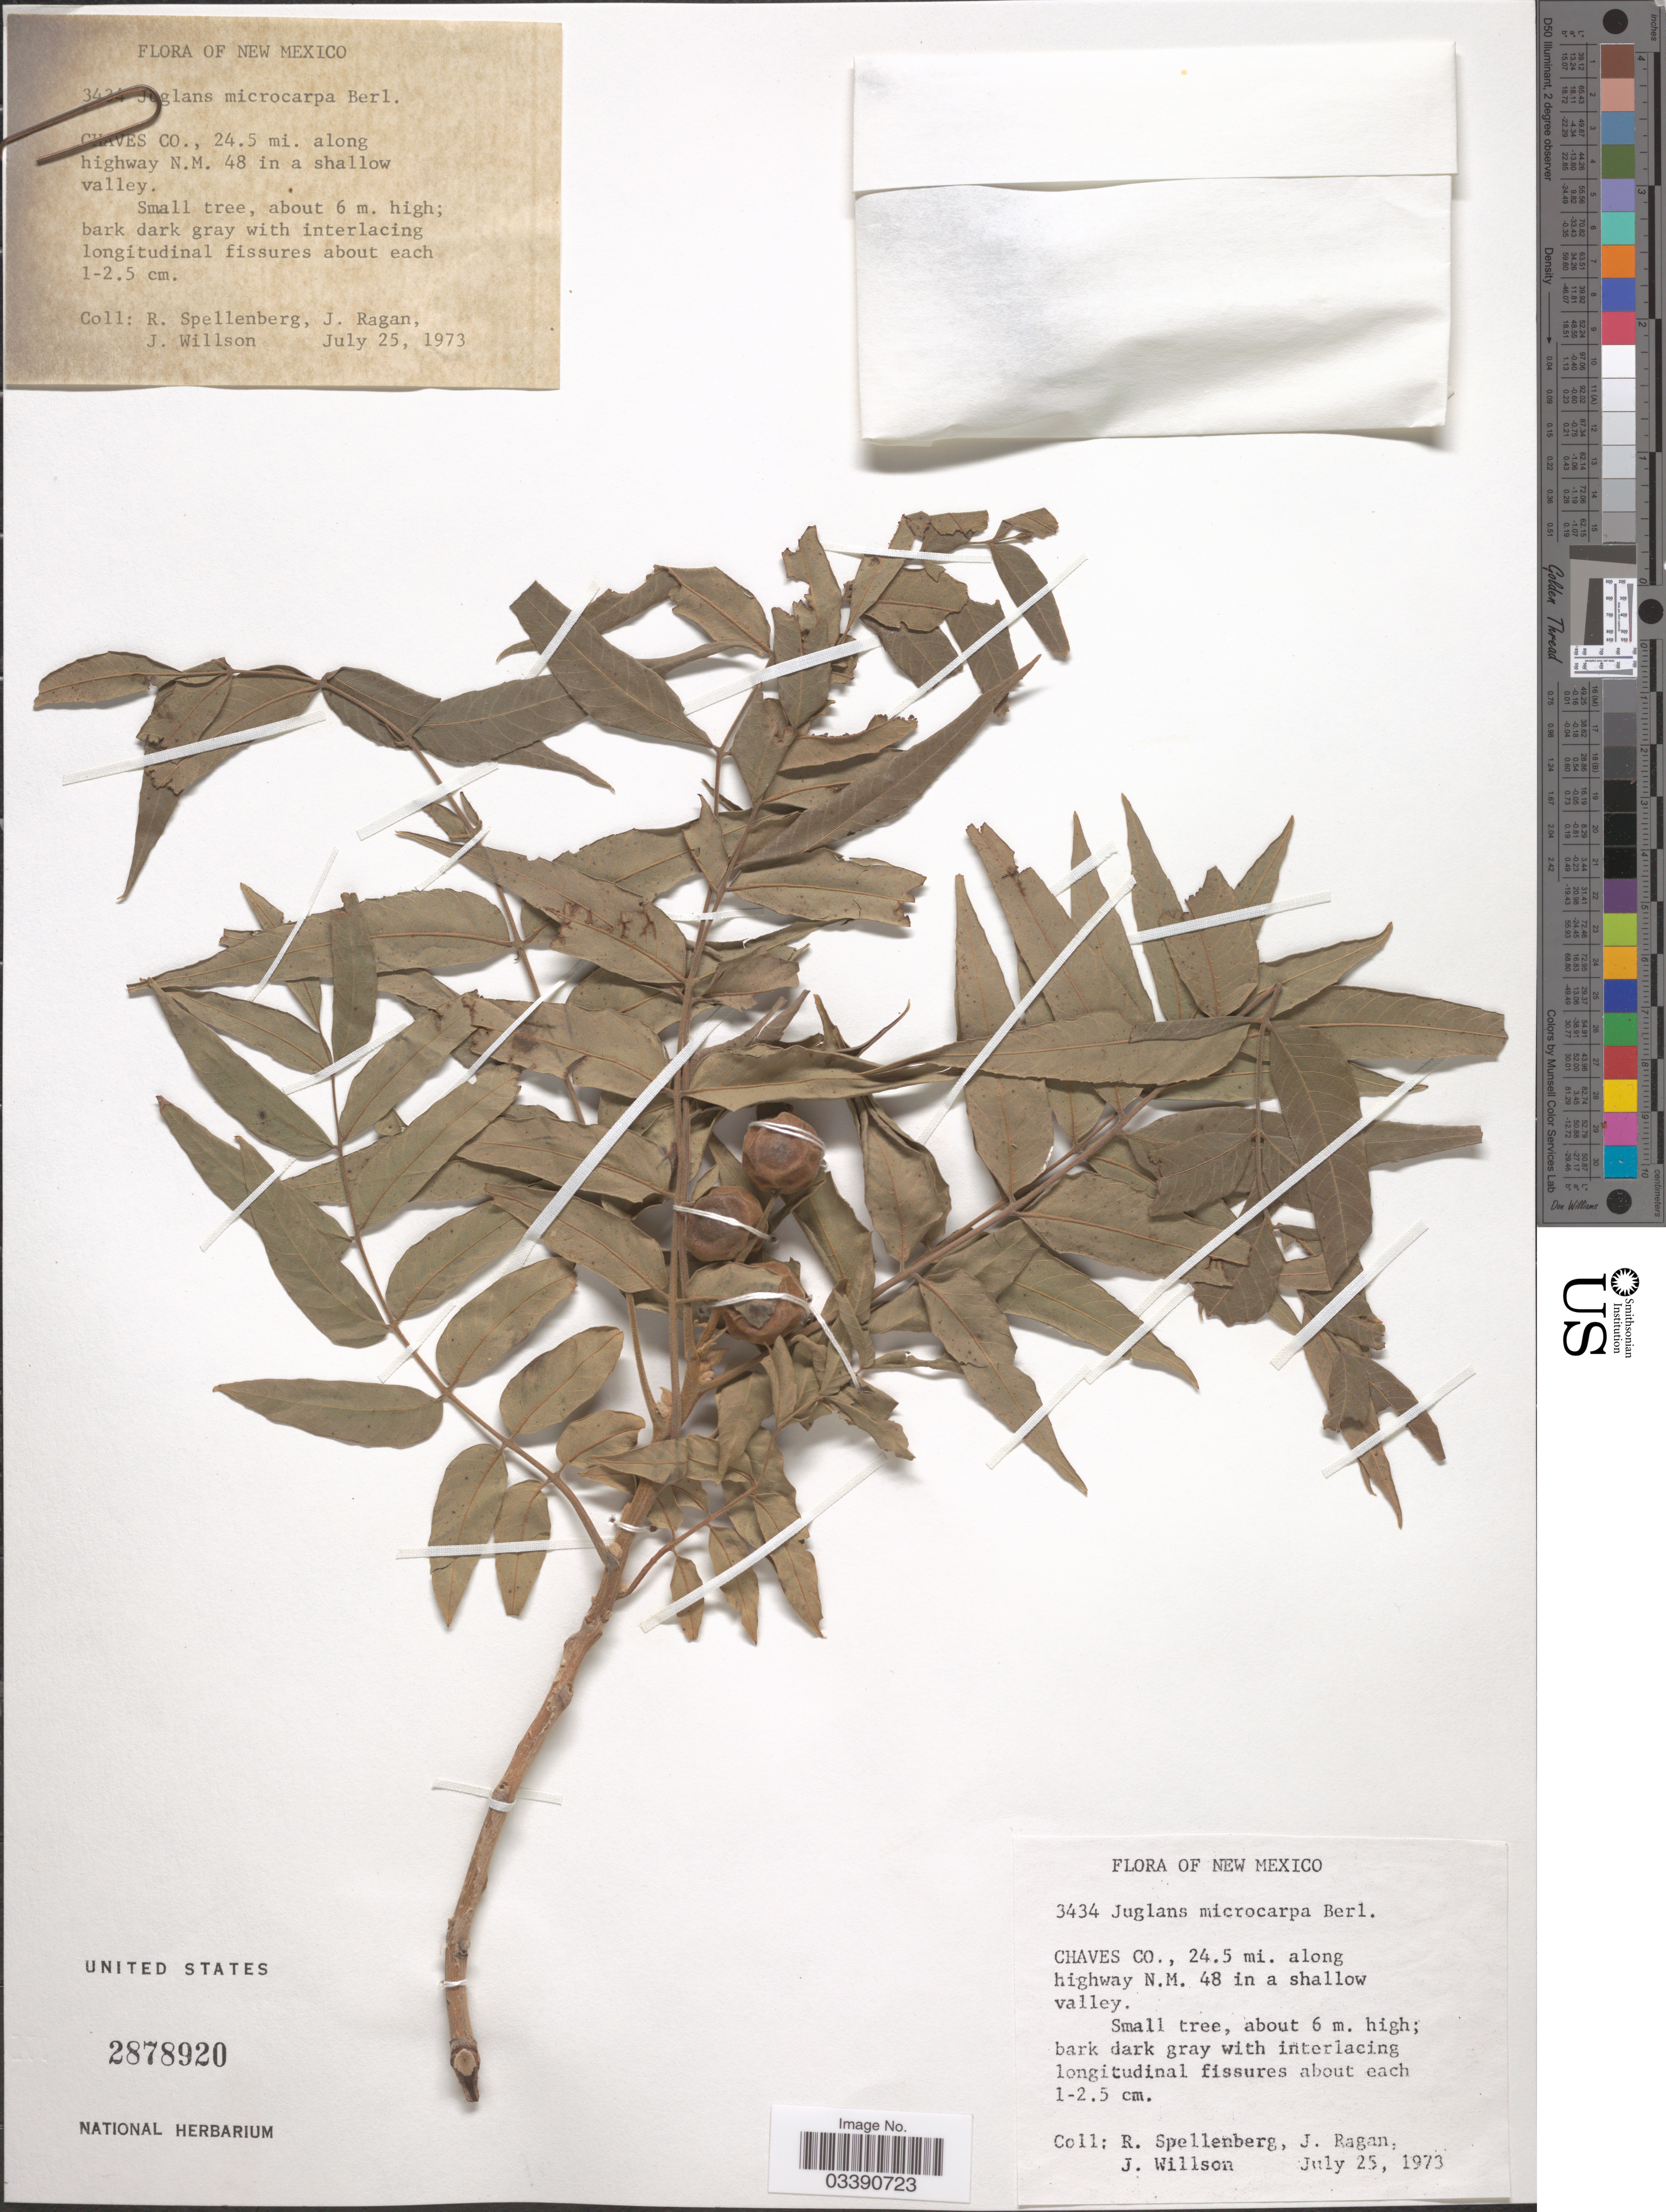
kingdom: Plantae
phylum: Tracheophyta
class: Magnoliopsida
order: Fagales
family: Juglandaceae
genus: Juglans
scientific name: Juglans microcarpa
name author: Berland. in Berland. & Chovell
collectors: R. Spellenberg, J. Ragan & J. Willson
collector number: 3434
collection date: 1973-07-25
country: United States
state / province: New Mexico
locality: Chaves Co., 24.5 mi. along highway N.M. 48 in a shallow valley.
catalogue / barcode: US 2878920